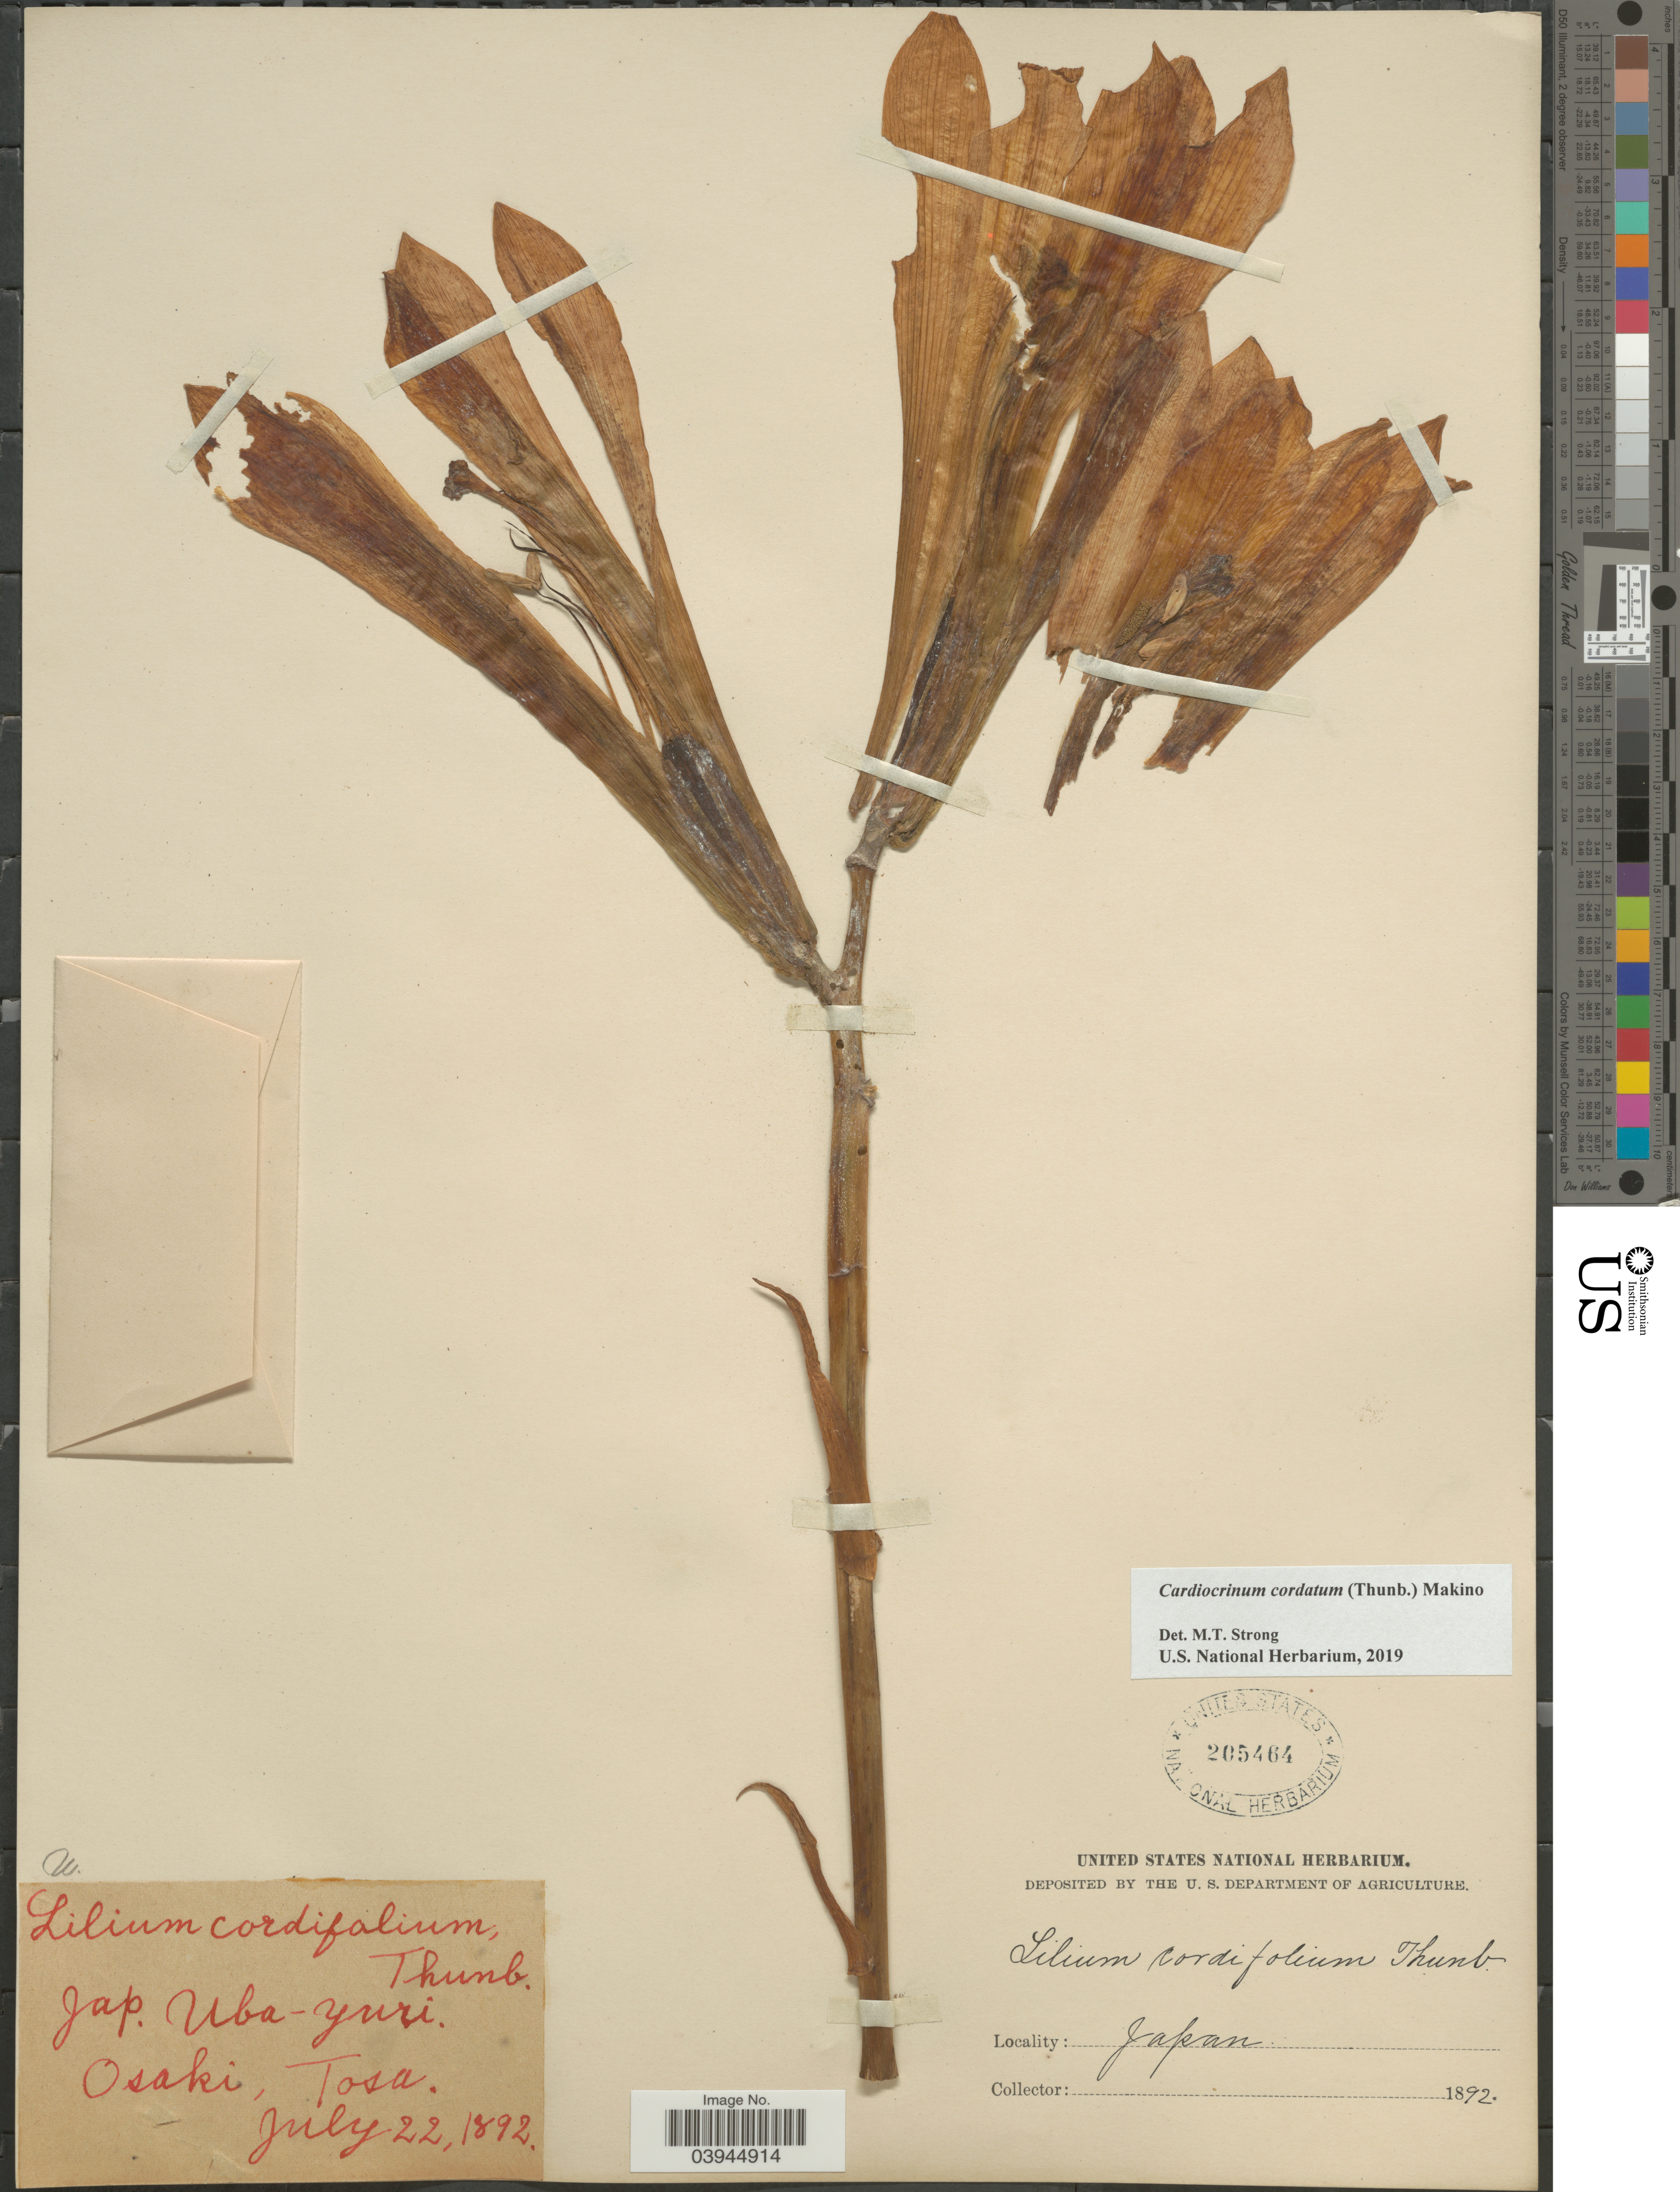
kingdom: Plantae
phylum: Tracheophyta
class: Liliopsida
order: Liliales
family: Liliaceae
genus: Cardiocrinum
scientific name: Cardiocrinum cordatum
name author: (Thunb.) Makino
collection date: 1892-07-22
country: Japan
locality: Osaki, Tosa.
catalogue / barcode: US 205464